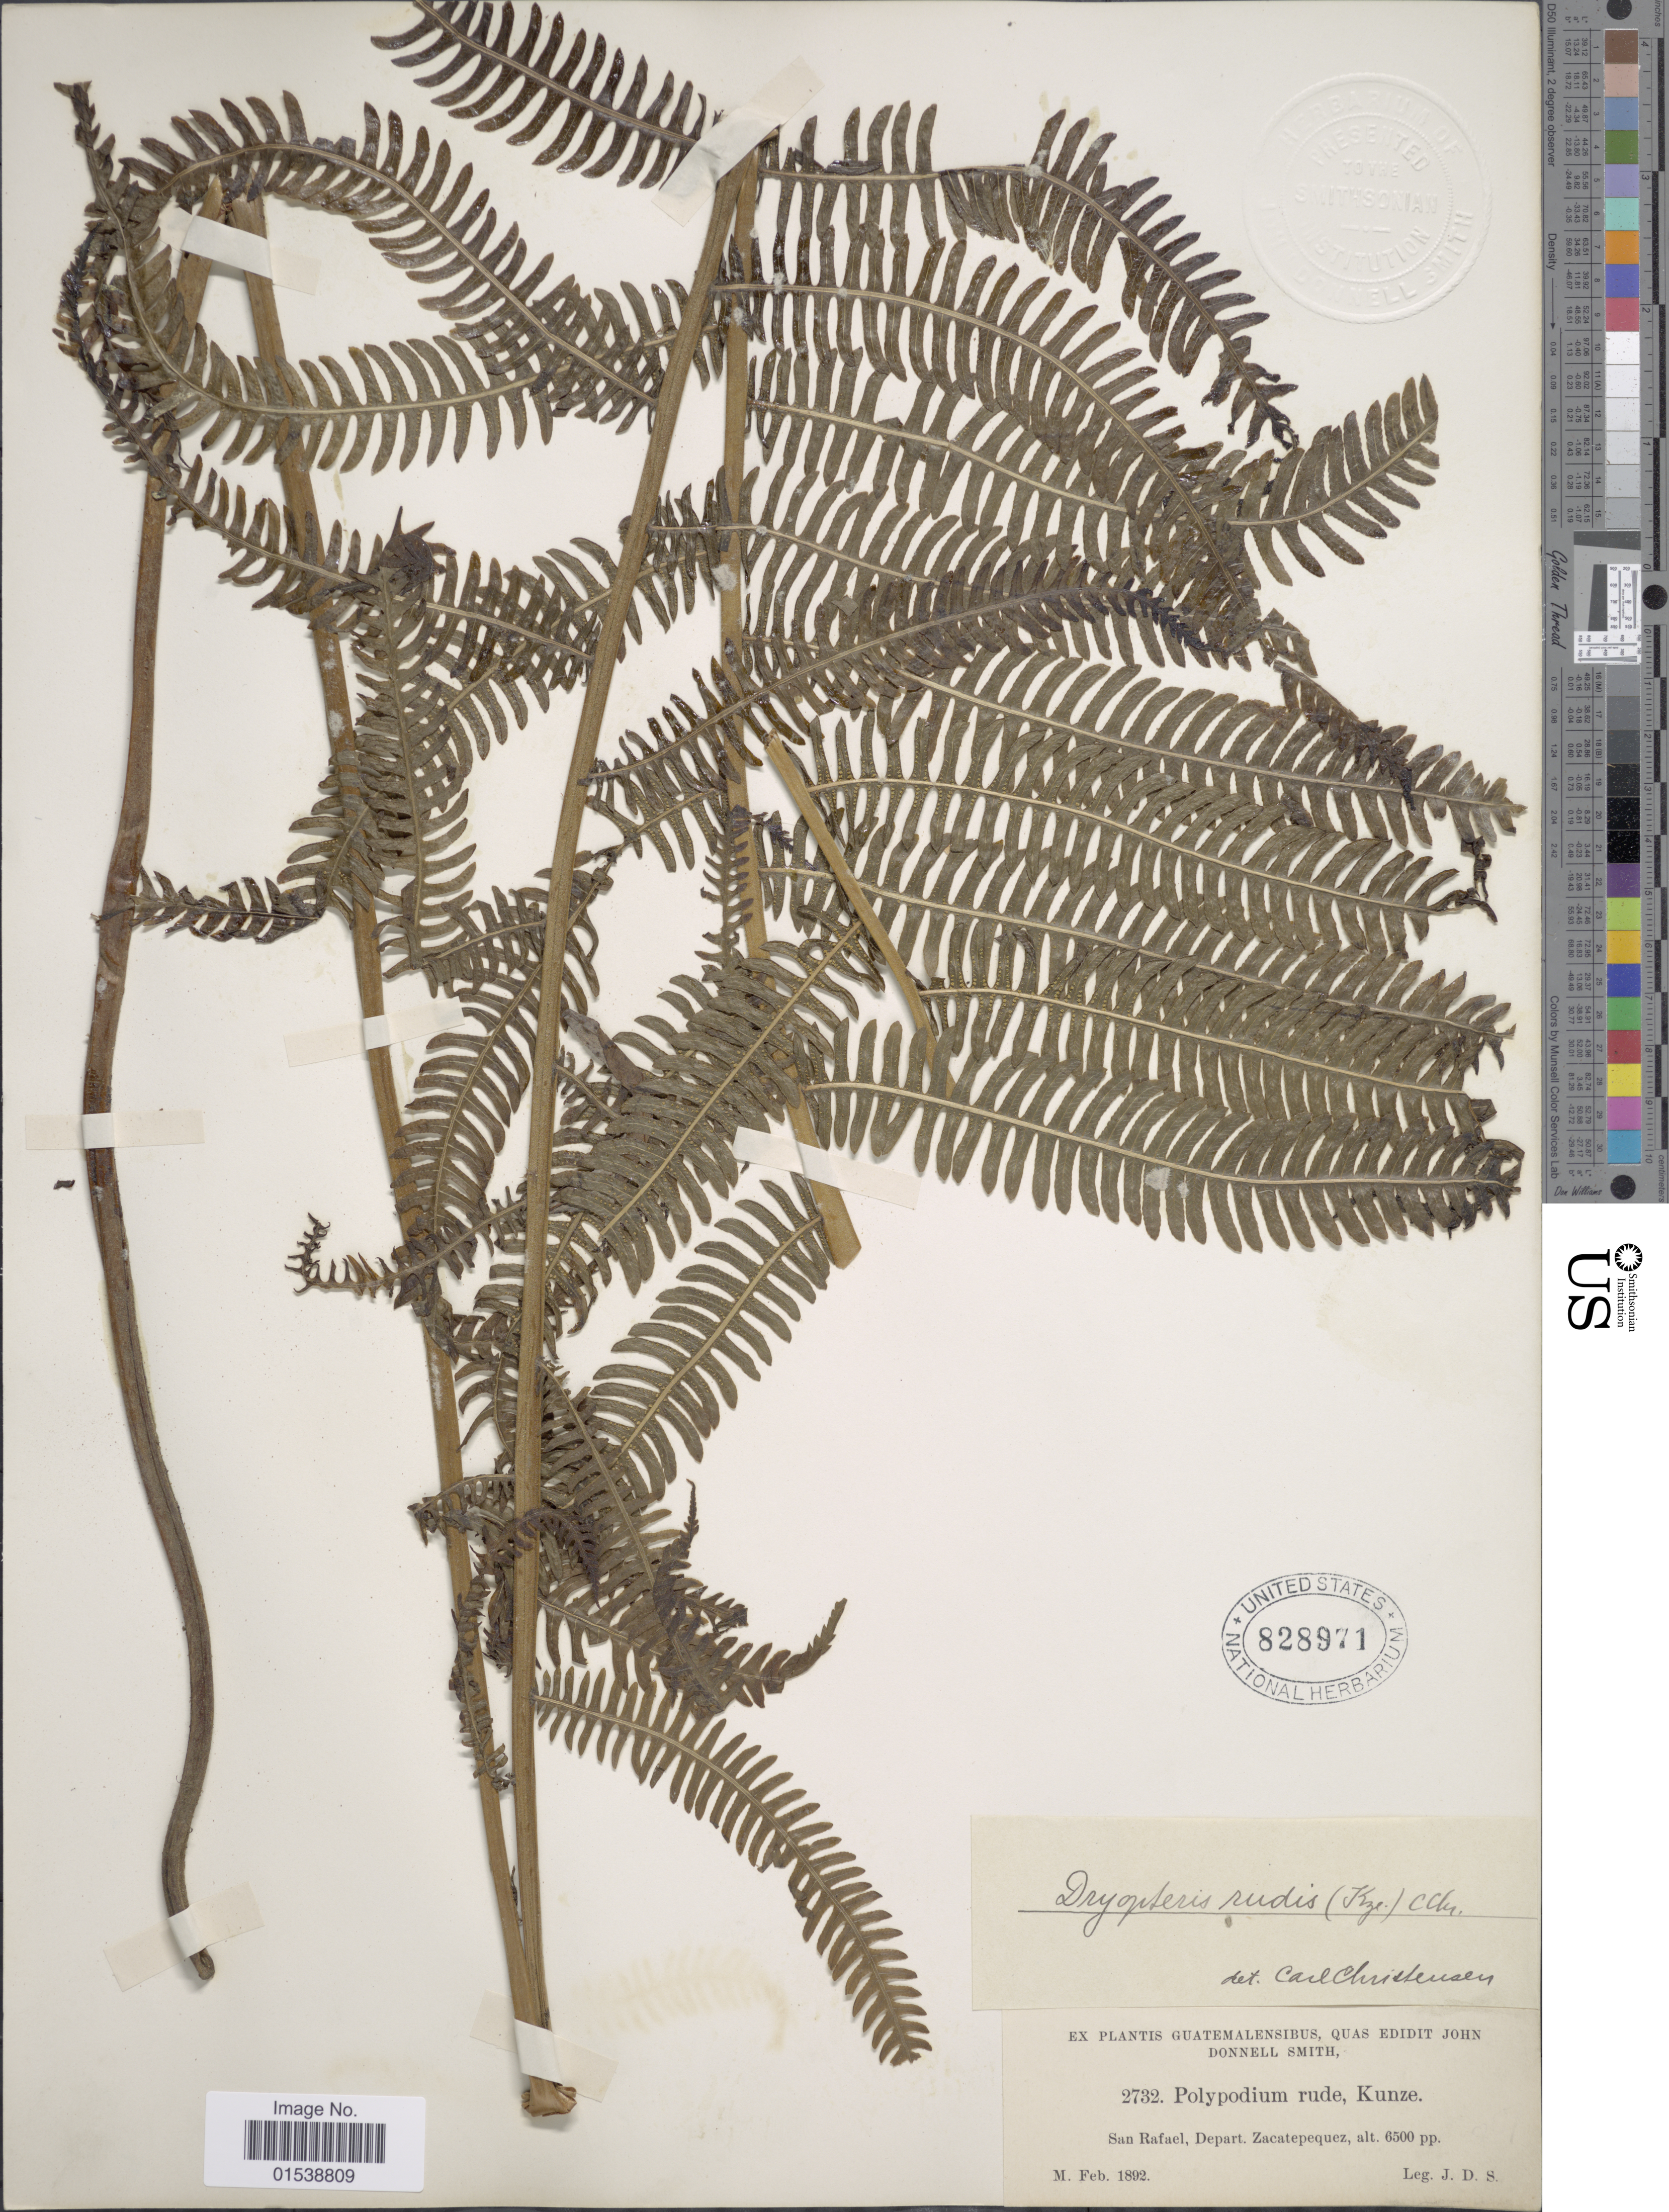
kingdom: Plantae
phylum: Tracheophyta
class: Polypodiopsida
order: Polypodiales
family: Thelypteridaceae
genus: Amauropelta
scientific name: Amauropelta rudis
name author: (Kunze) Pic. Serm.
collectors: J. Donnell Smith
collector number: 2732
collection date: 1892-02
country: Guatemala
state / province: Sacatepéquez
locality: San Rafael, Depart. Zacatepequez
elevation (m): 1981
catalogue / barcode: US 828971